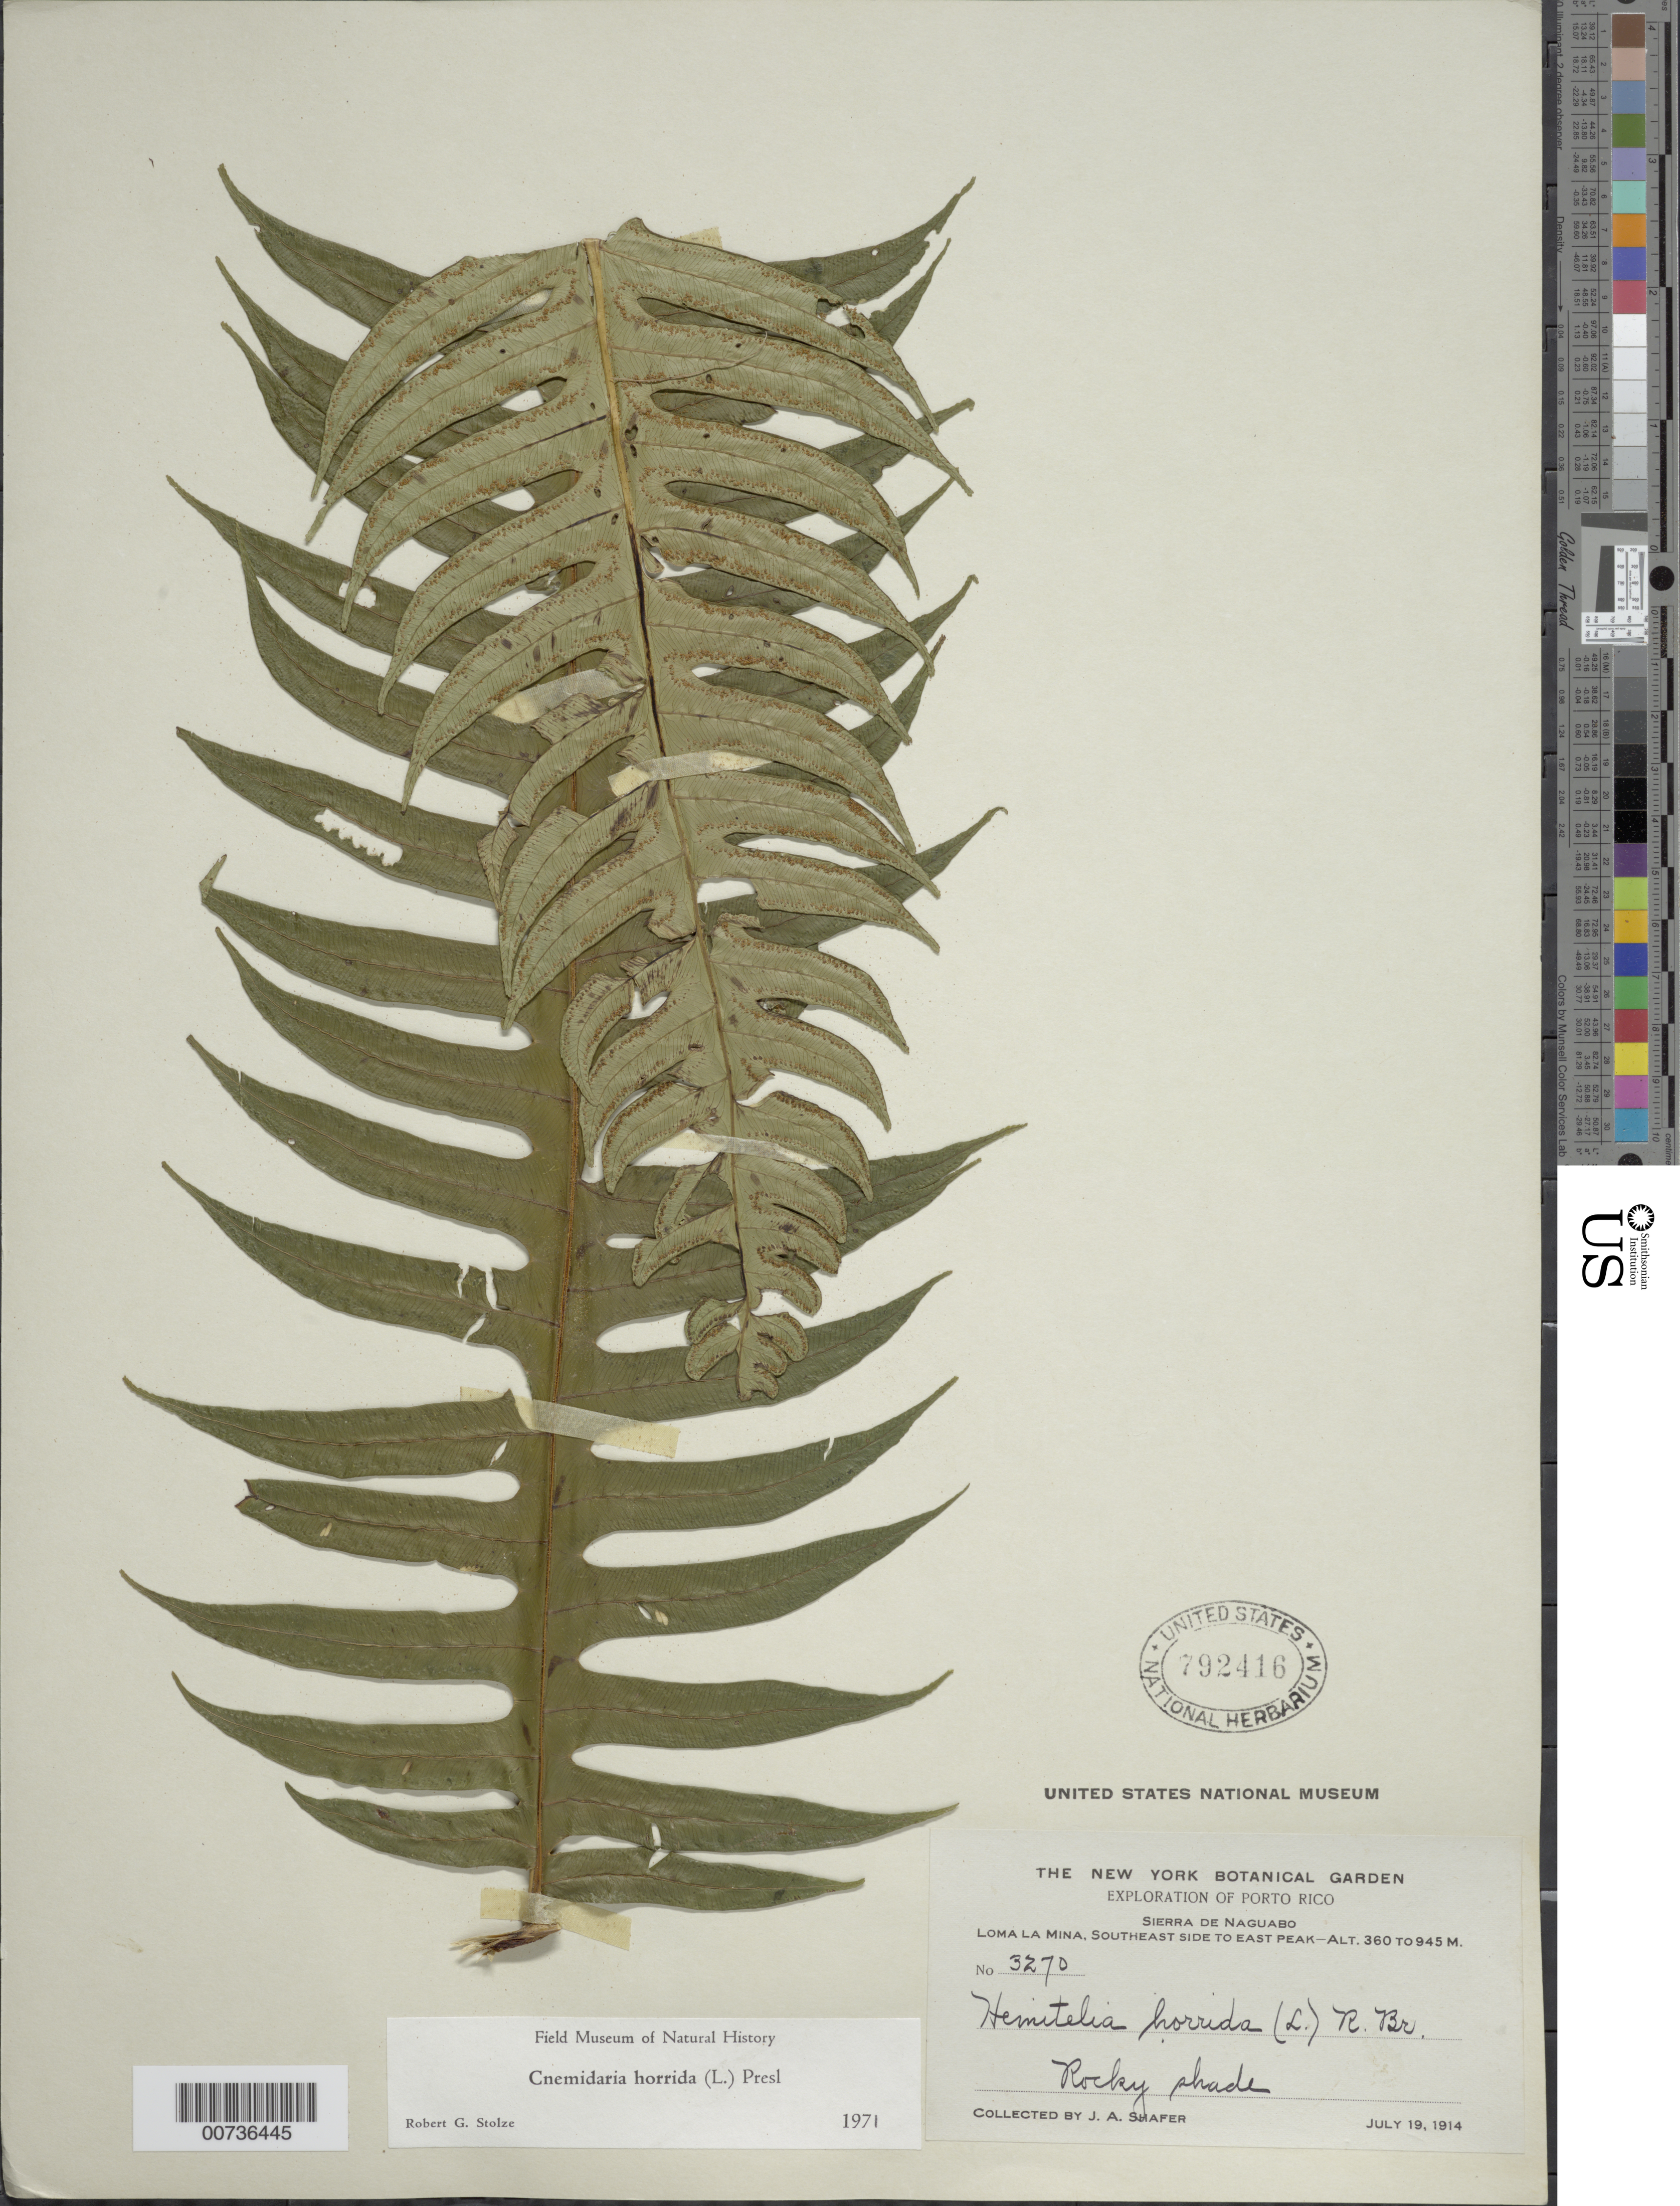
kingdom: Plantae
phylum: Tracheophyta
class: Polypodiopsida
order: Cyatheales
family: Cyatheaceae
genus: Cyathea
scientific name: Cyathea horrida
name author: (L.) Sm.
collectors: J. A. Shafer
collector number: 3270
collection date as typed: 19 Jul 1914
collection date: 1914-07-19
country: Puerto Rico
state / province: Naguabo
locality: Sierra de Naguabo. Loma La Mina, southeast side to east peak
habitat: Rocky shade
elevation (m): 360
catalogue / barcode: US 792416